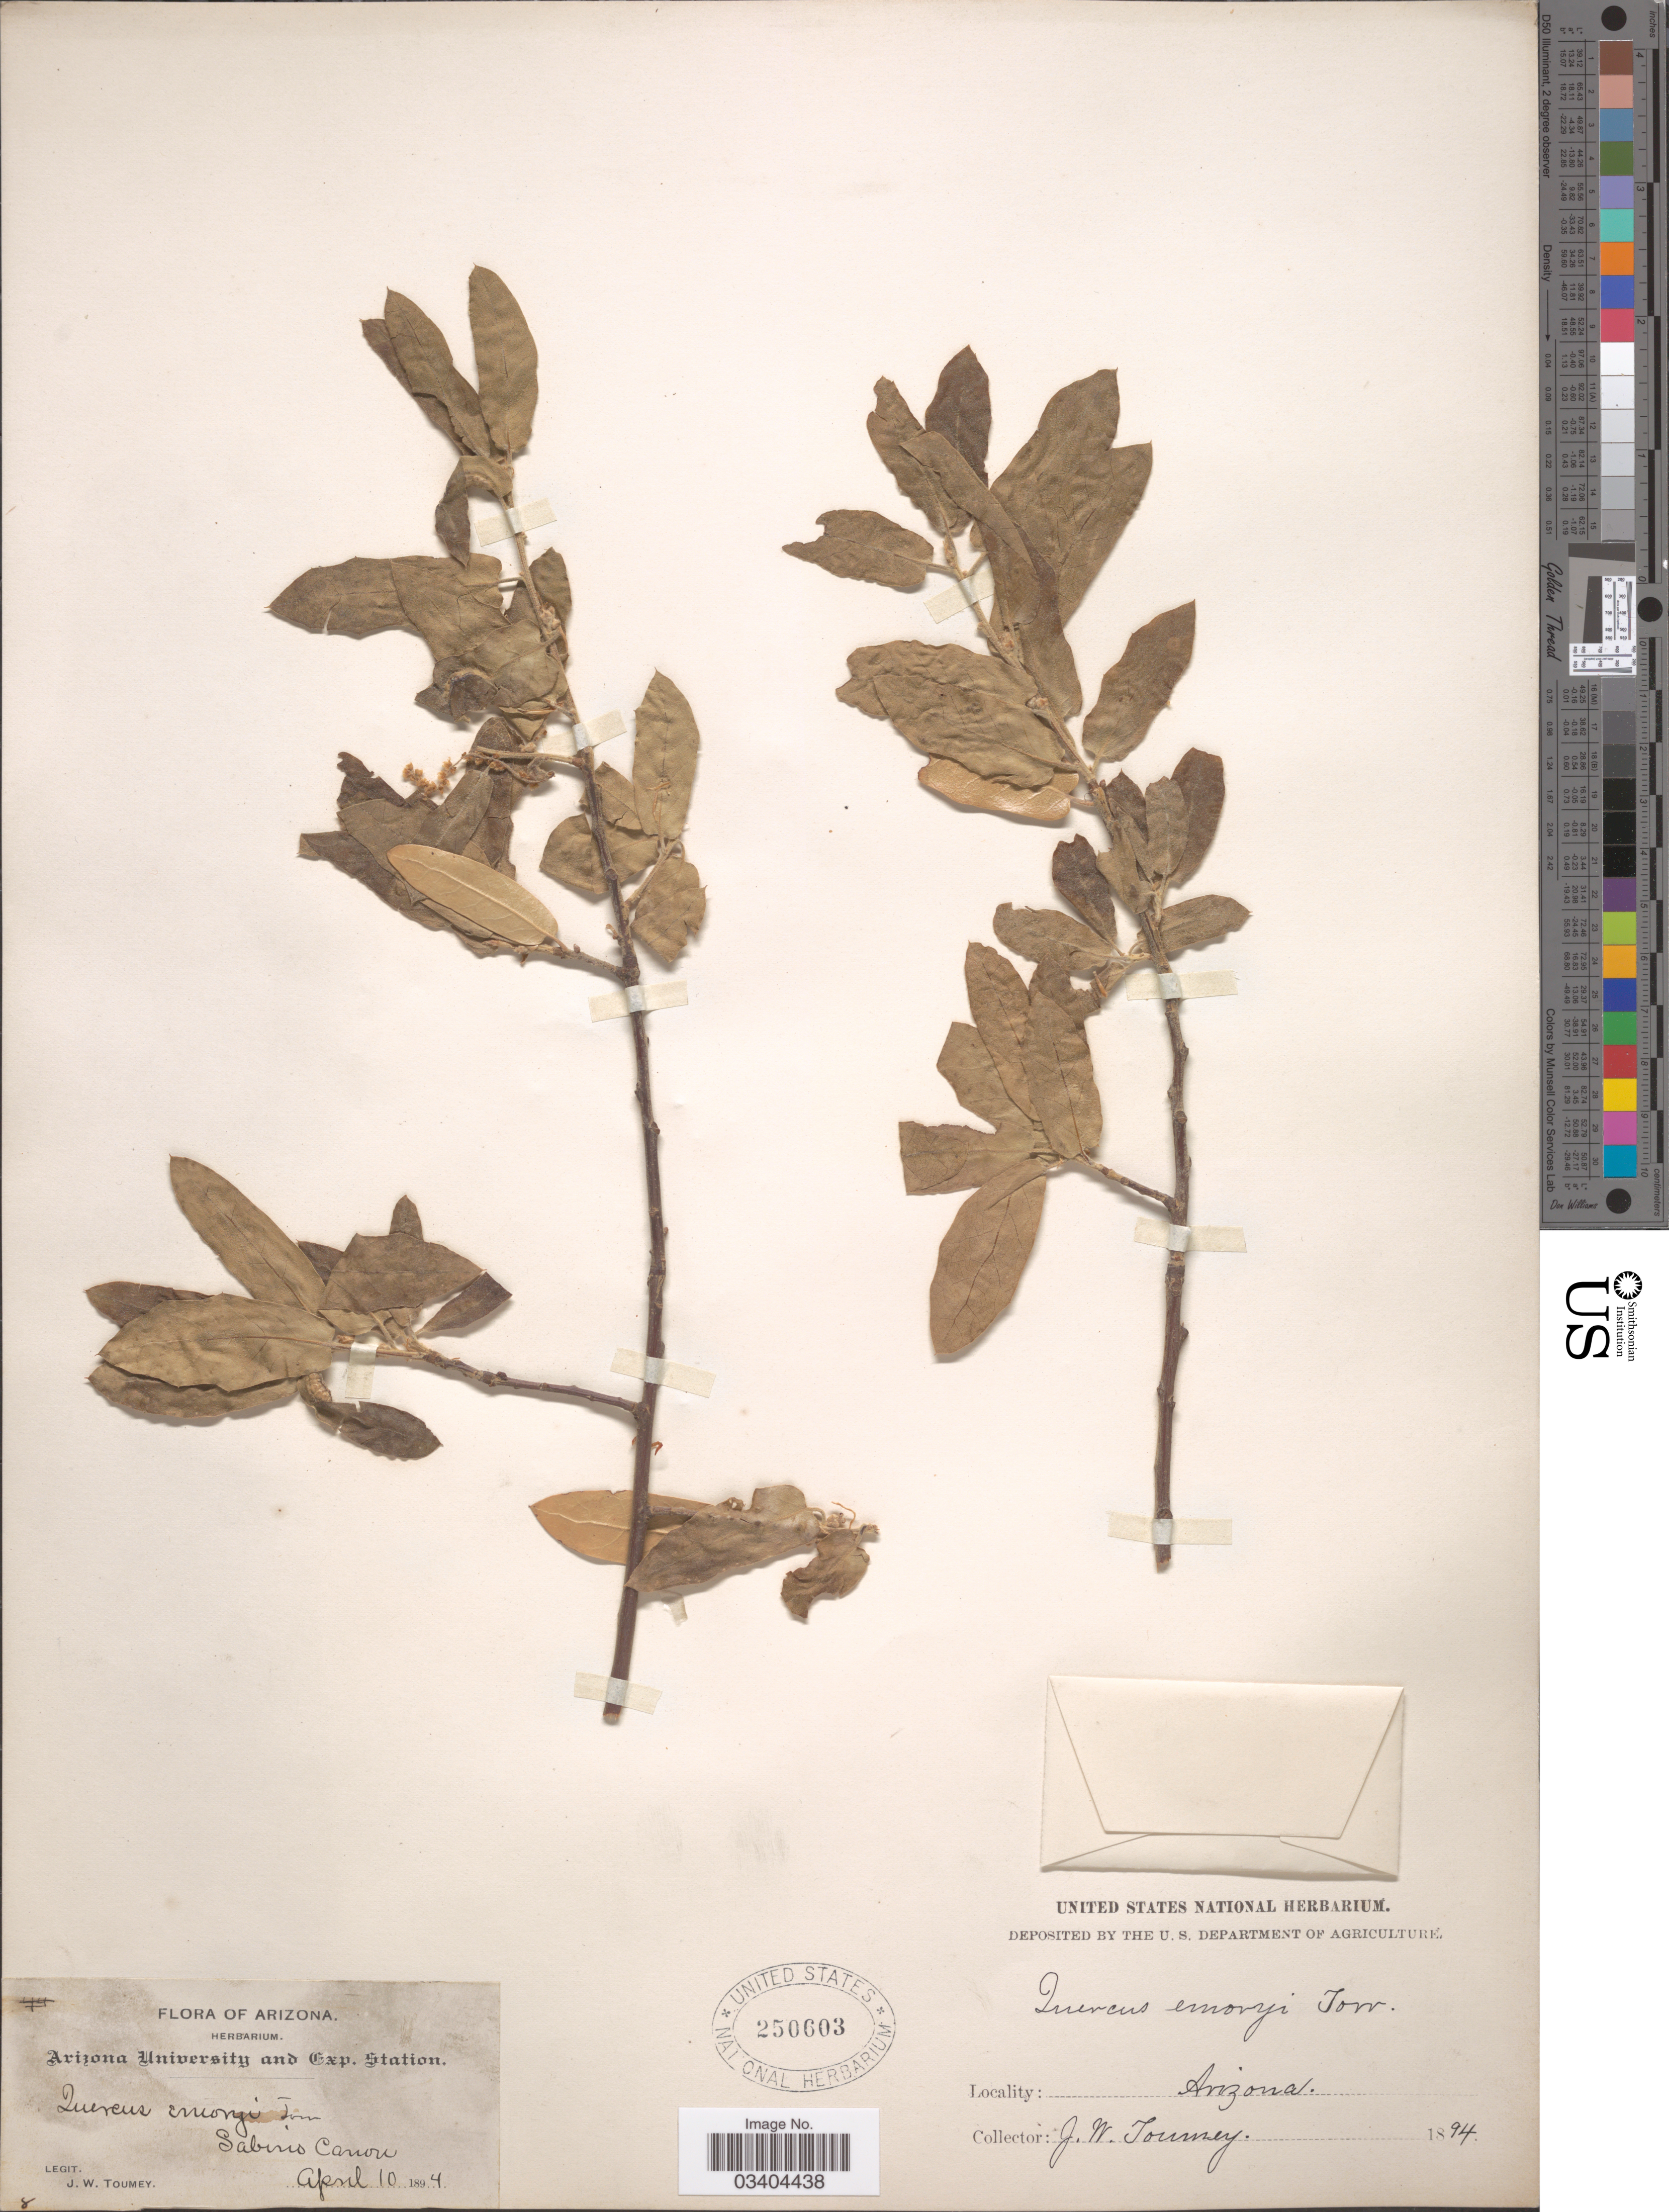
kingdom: Plantae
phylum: Tracheophyta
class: Magnoliopsida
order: Fagales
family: Fagaceae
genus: Quercus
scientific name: Quercus emoryi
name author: Torr. in Emory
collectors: J. W. Toumey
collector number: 79*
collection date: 1894-04-10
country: United States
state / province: Arizona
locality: Sabino Canon.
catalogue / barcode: US 250603